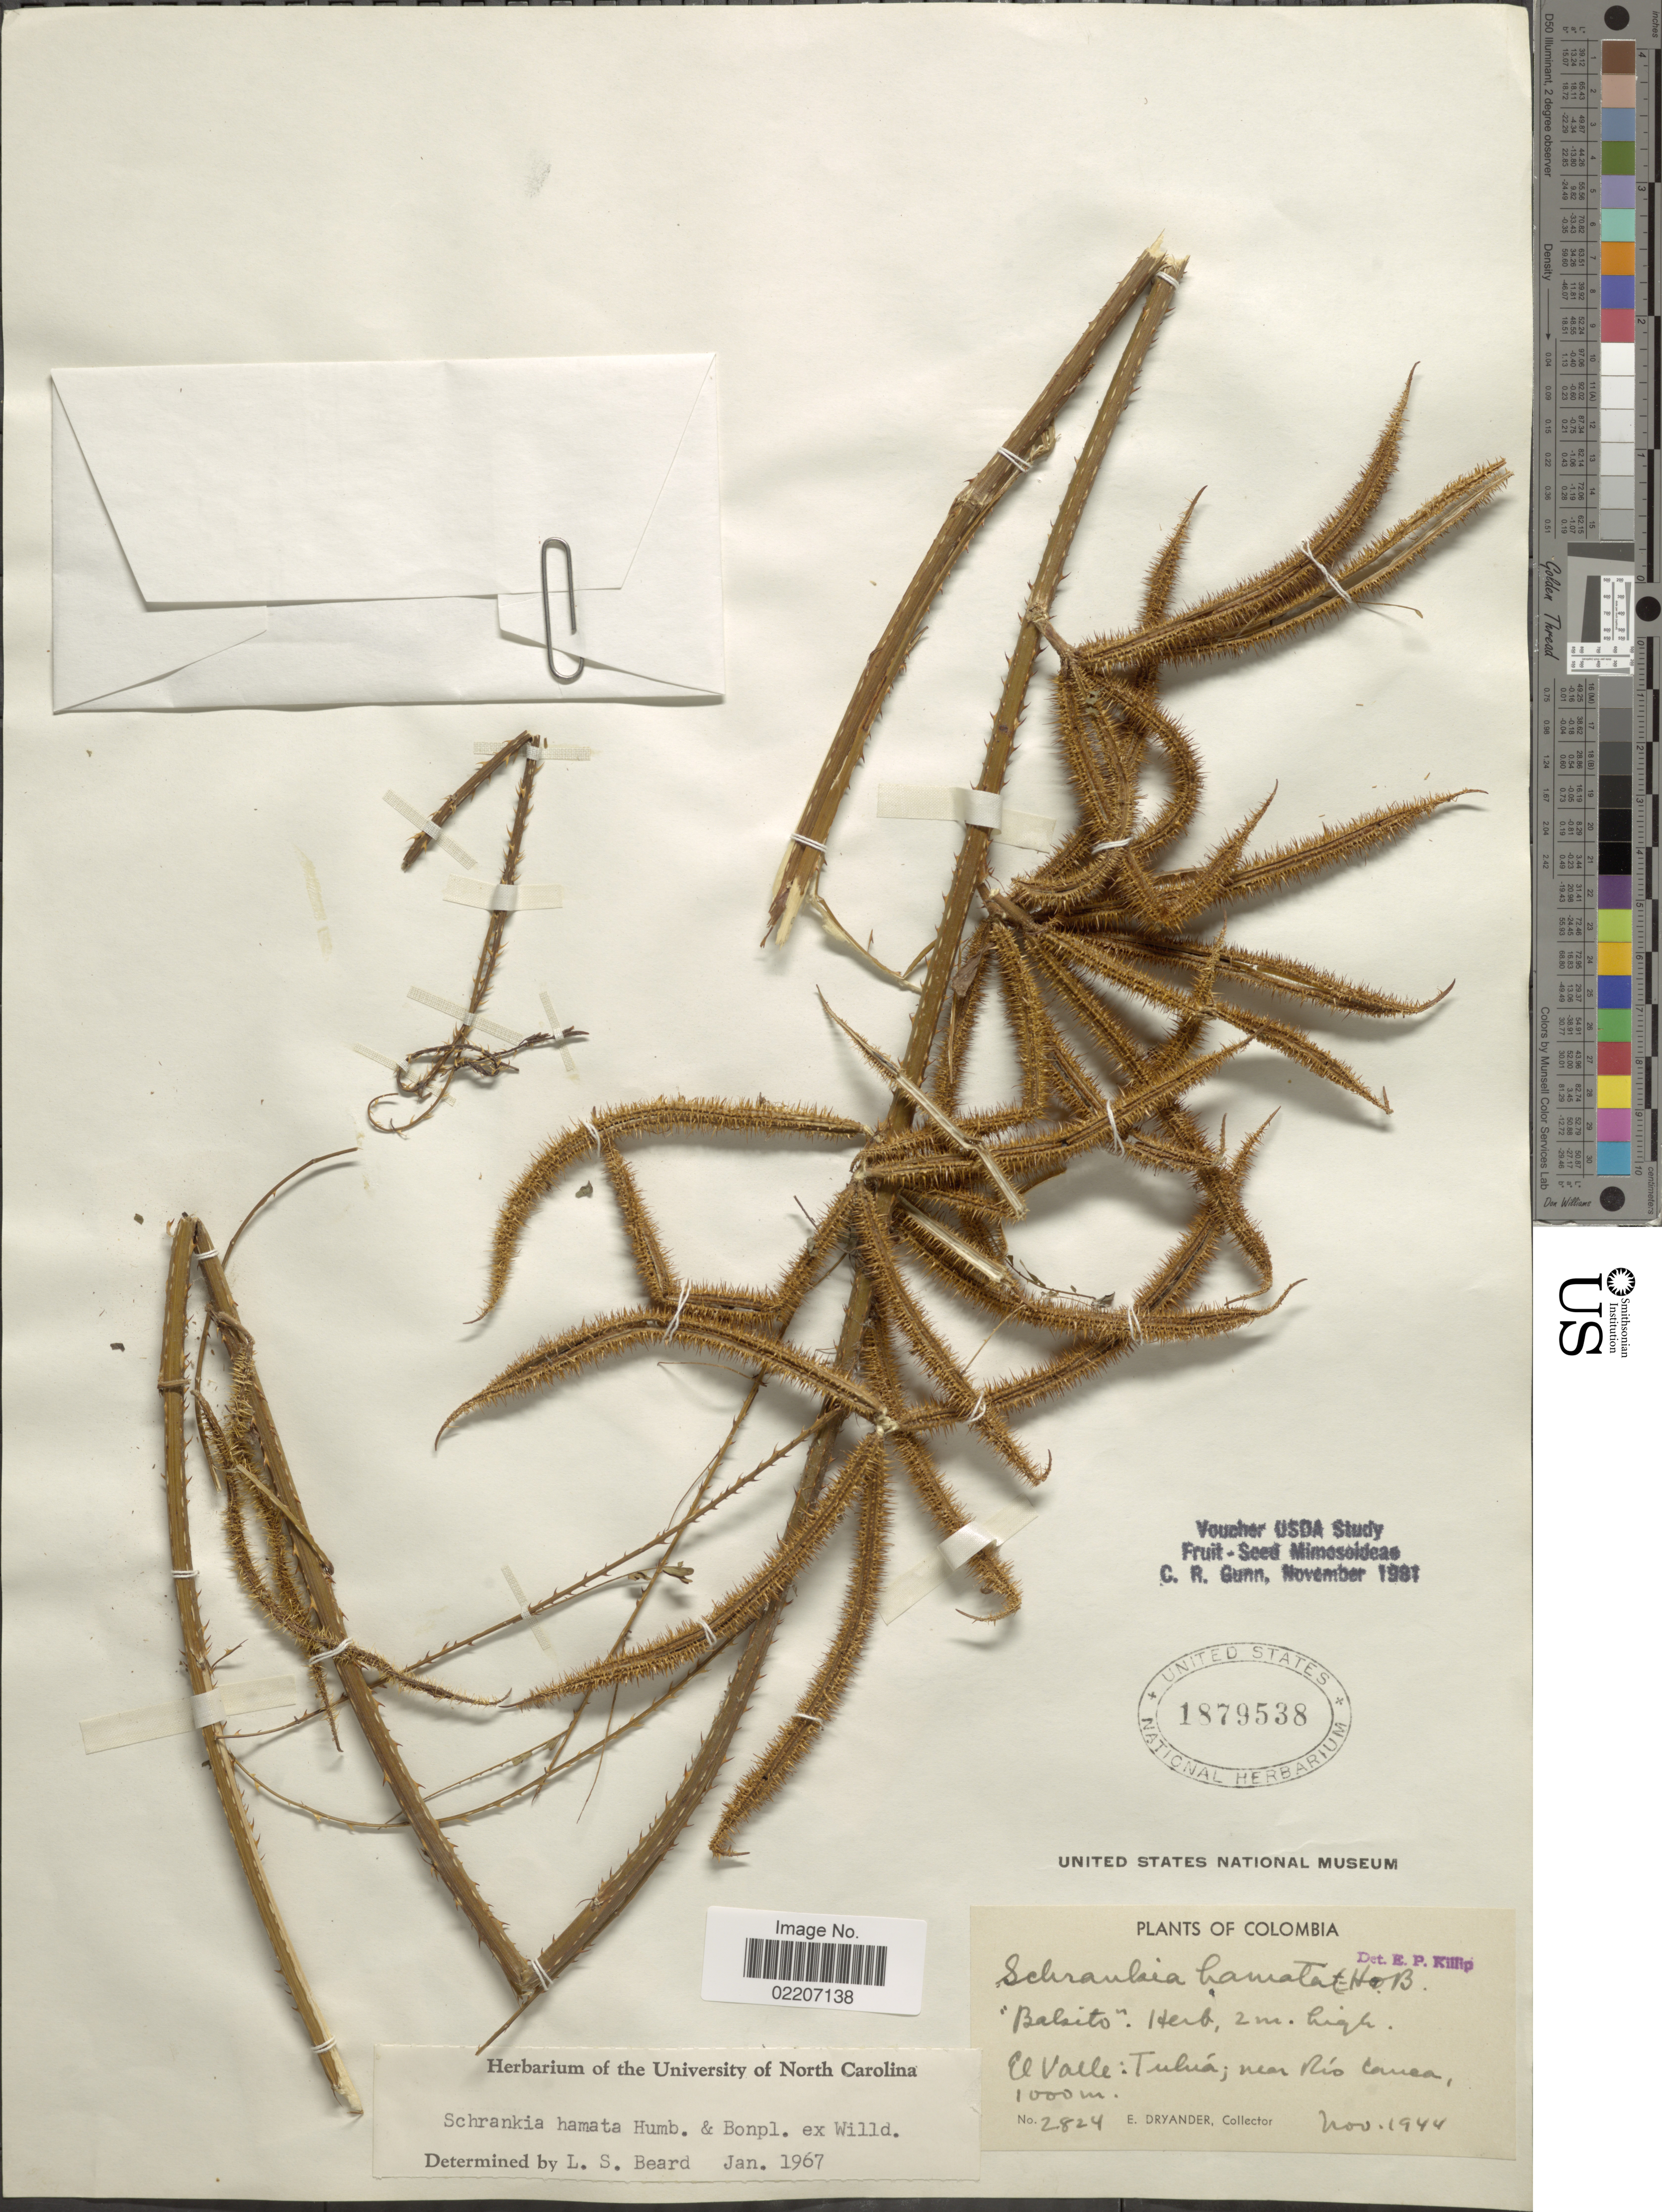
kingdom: Plantae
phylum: Tracheophyta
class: Magnoliopsida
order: Fabales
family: Fabaceae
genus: Mimosa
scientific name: Mimosa tetragona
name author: Poir.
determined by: U.S. National Herbarium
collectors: E. Dryander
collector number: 2824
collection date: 1944-11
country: Colombia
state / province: Valle del Cauca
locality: El Valle: Tulua, near Rio Cauca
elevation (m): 1000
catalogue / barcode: US 1879538